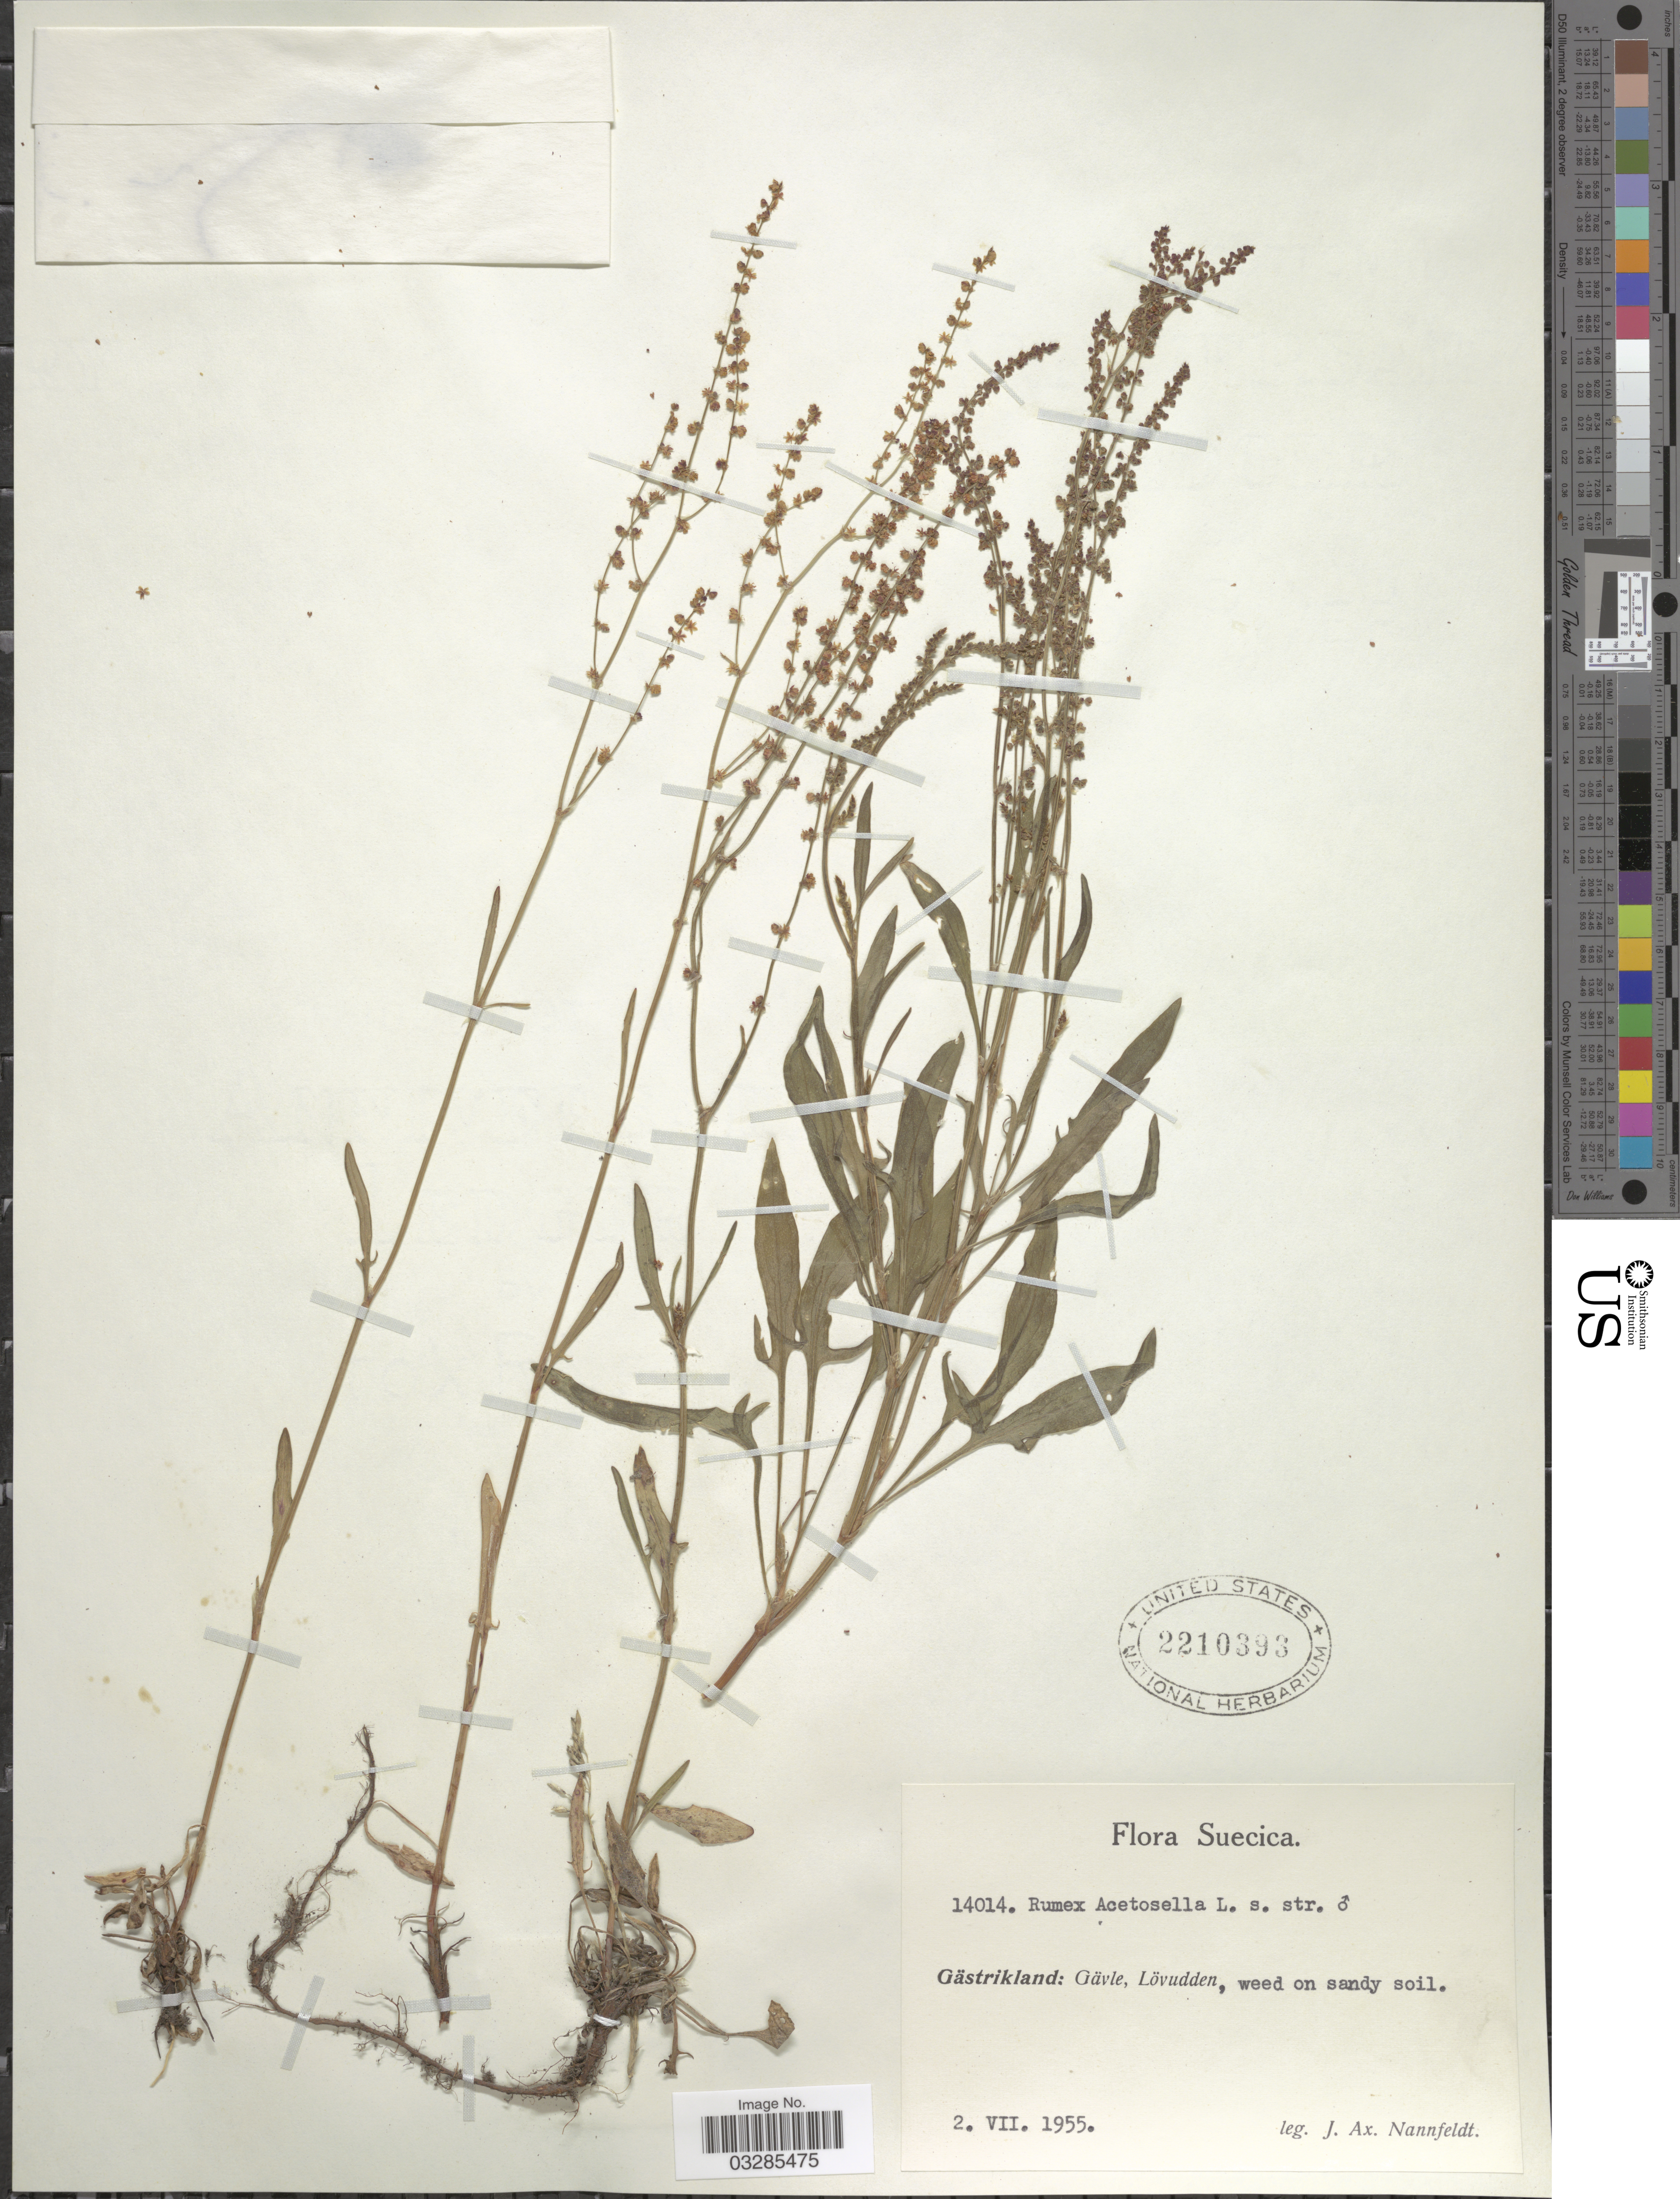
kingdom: Plantae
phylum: Tracheophyta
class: Magnoliopsida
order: Caryophyllales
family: Polygonaceae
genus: Rumex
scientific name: Rumex acetosella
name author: L.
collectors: J. Nannfeldt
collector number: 14014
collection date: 1955-07-02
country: Sweden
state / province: Gavleborg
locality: Suecica. Gästrikland: Gävle, Lövudden.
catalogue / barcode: US 2210393